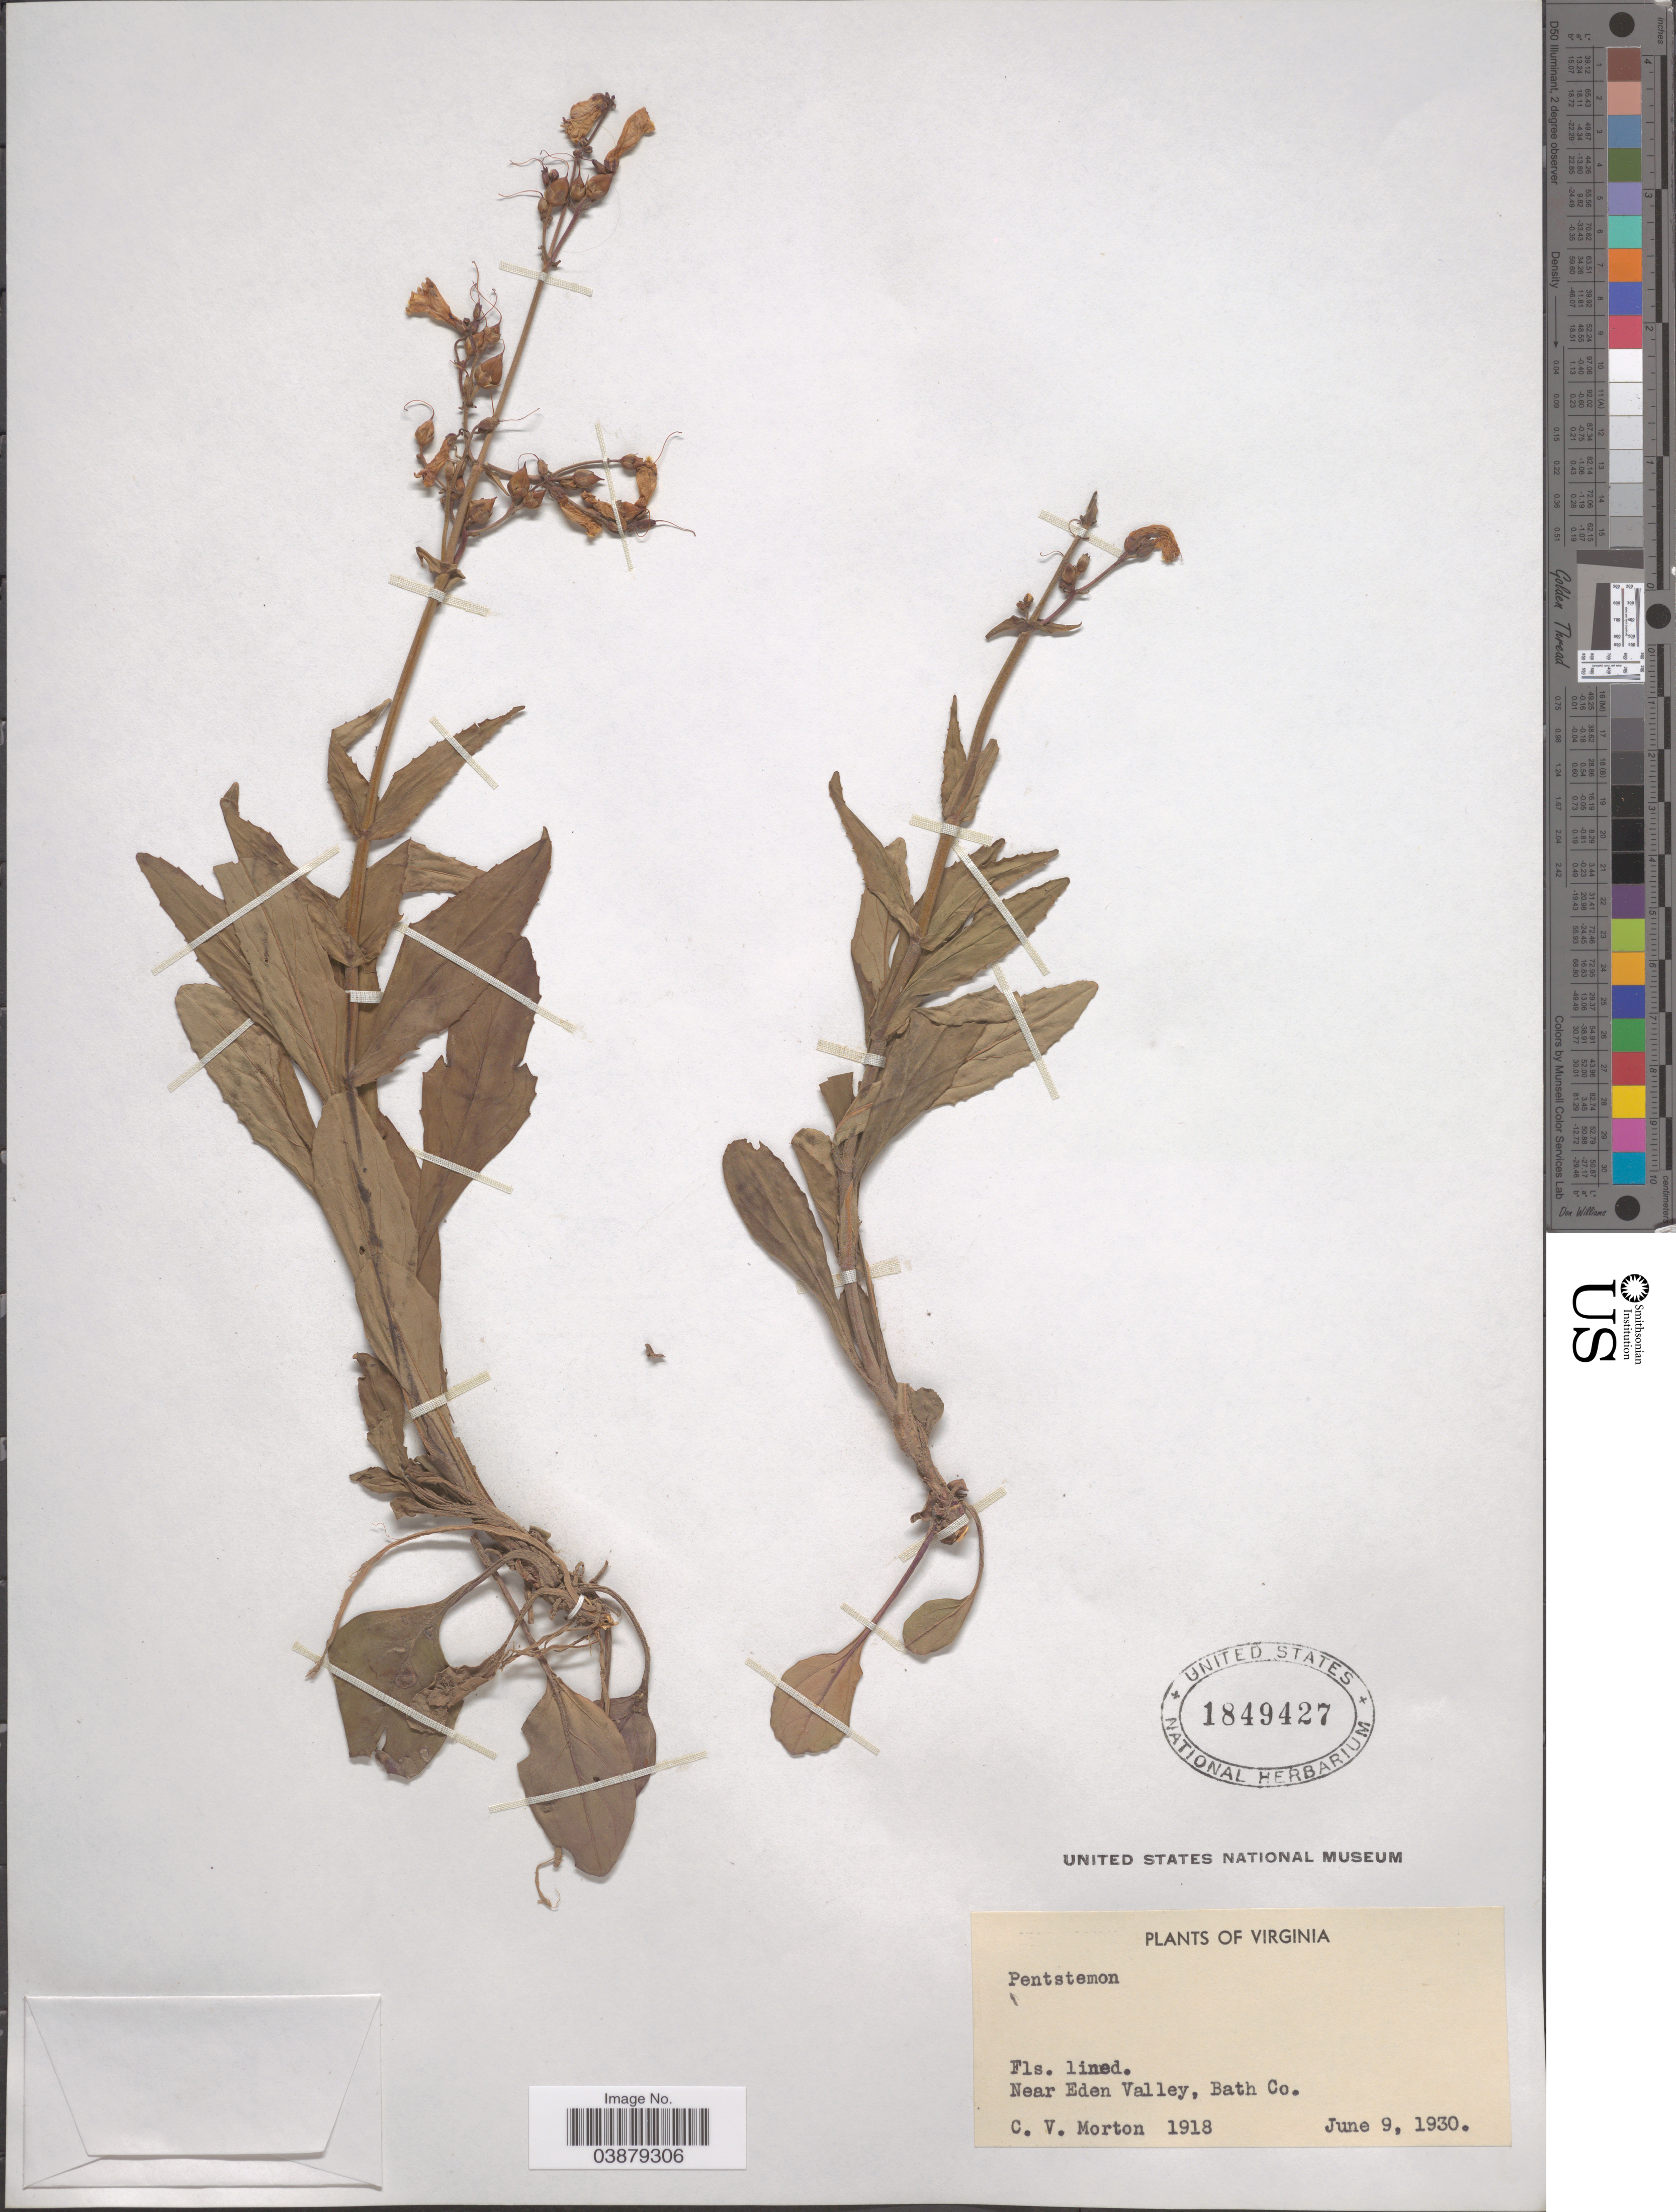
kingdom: Plantae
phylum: Tracheophyta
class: Magnoliopsida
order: Lamiales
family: Plantaginaceae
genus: Penstemon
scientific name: Penstemon sp.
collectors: C. V. Morton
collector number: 1918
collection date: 1930-06-09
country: United States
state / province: Virginia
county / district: Bath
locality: Near Eden Valley, Bath Co.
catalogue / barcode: US 1849427